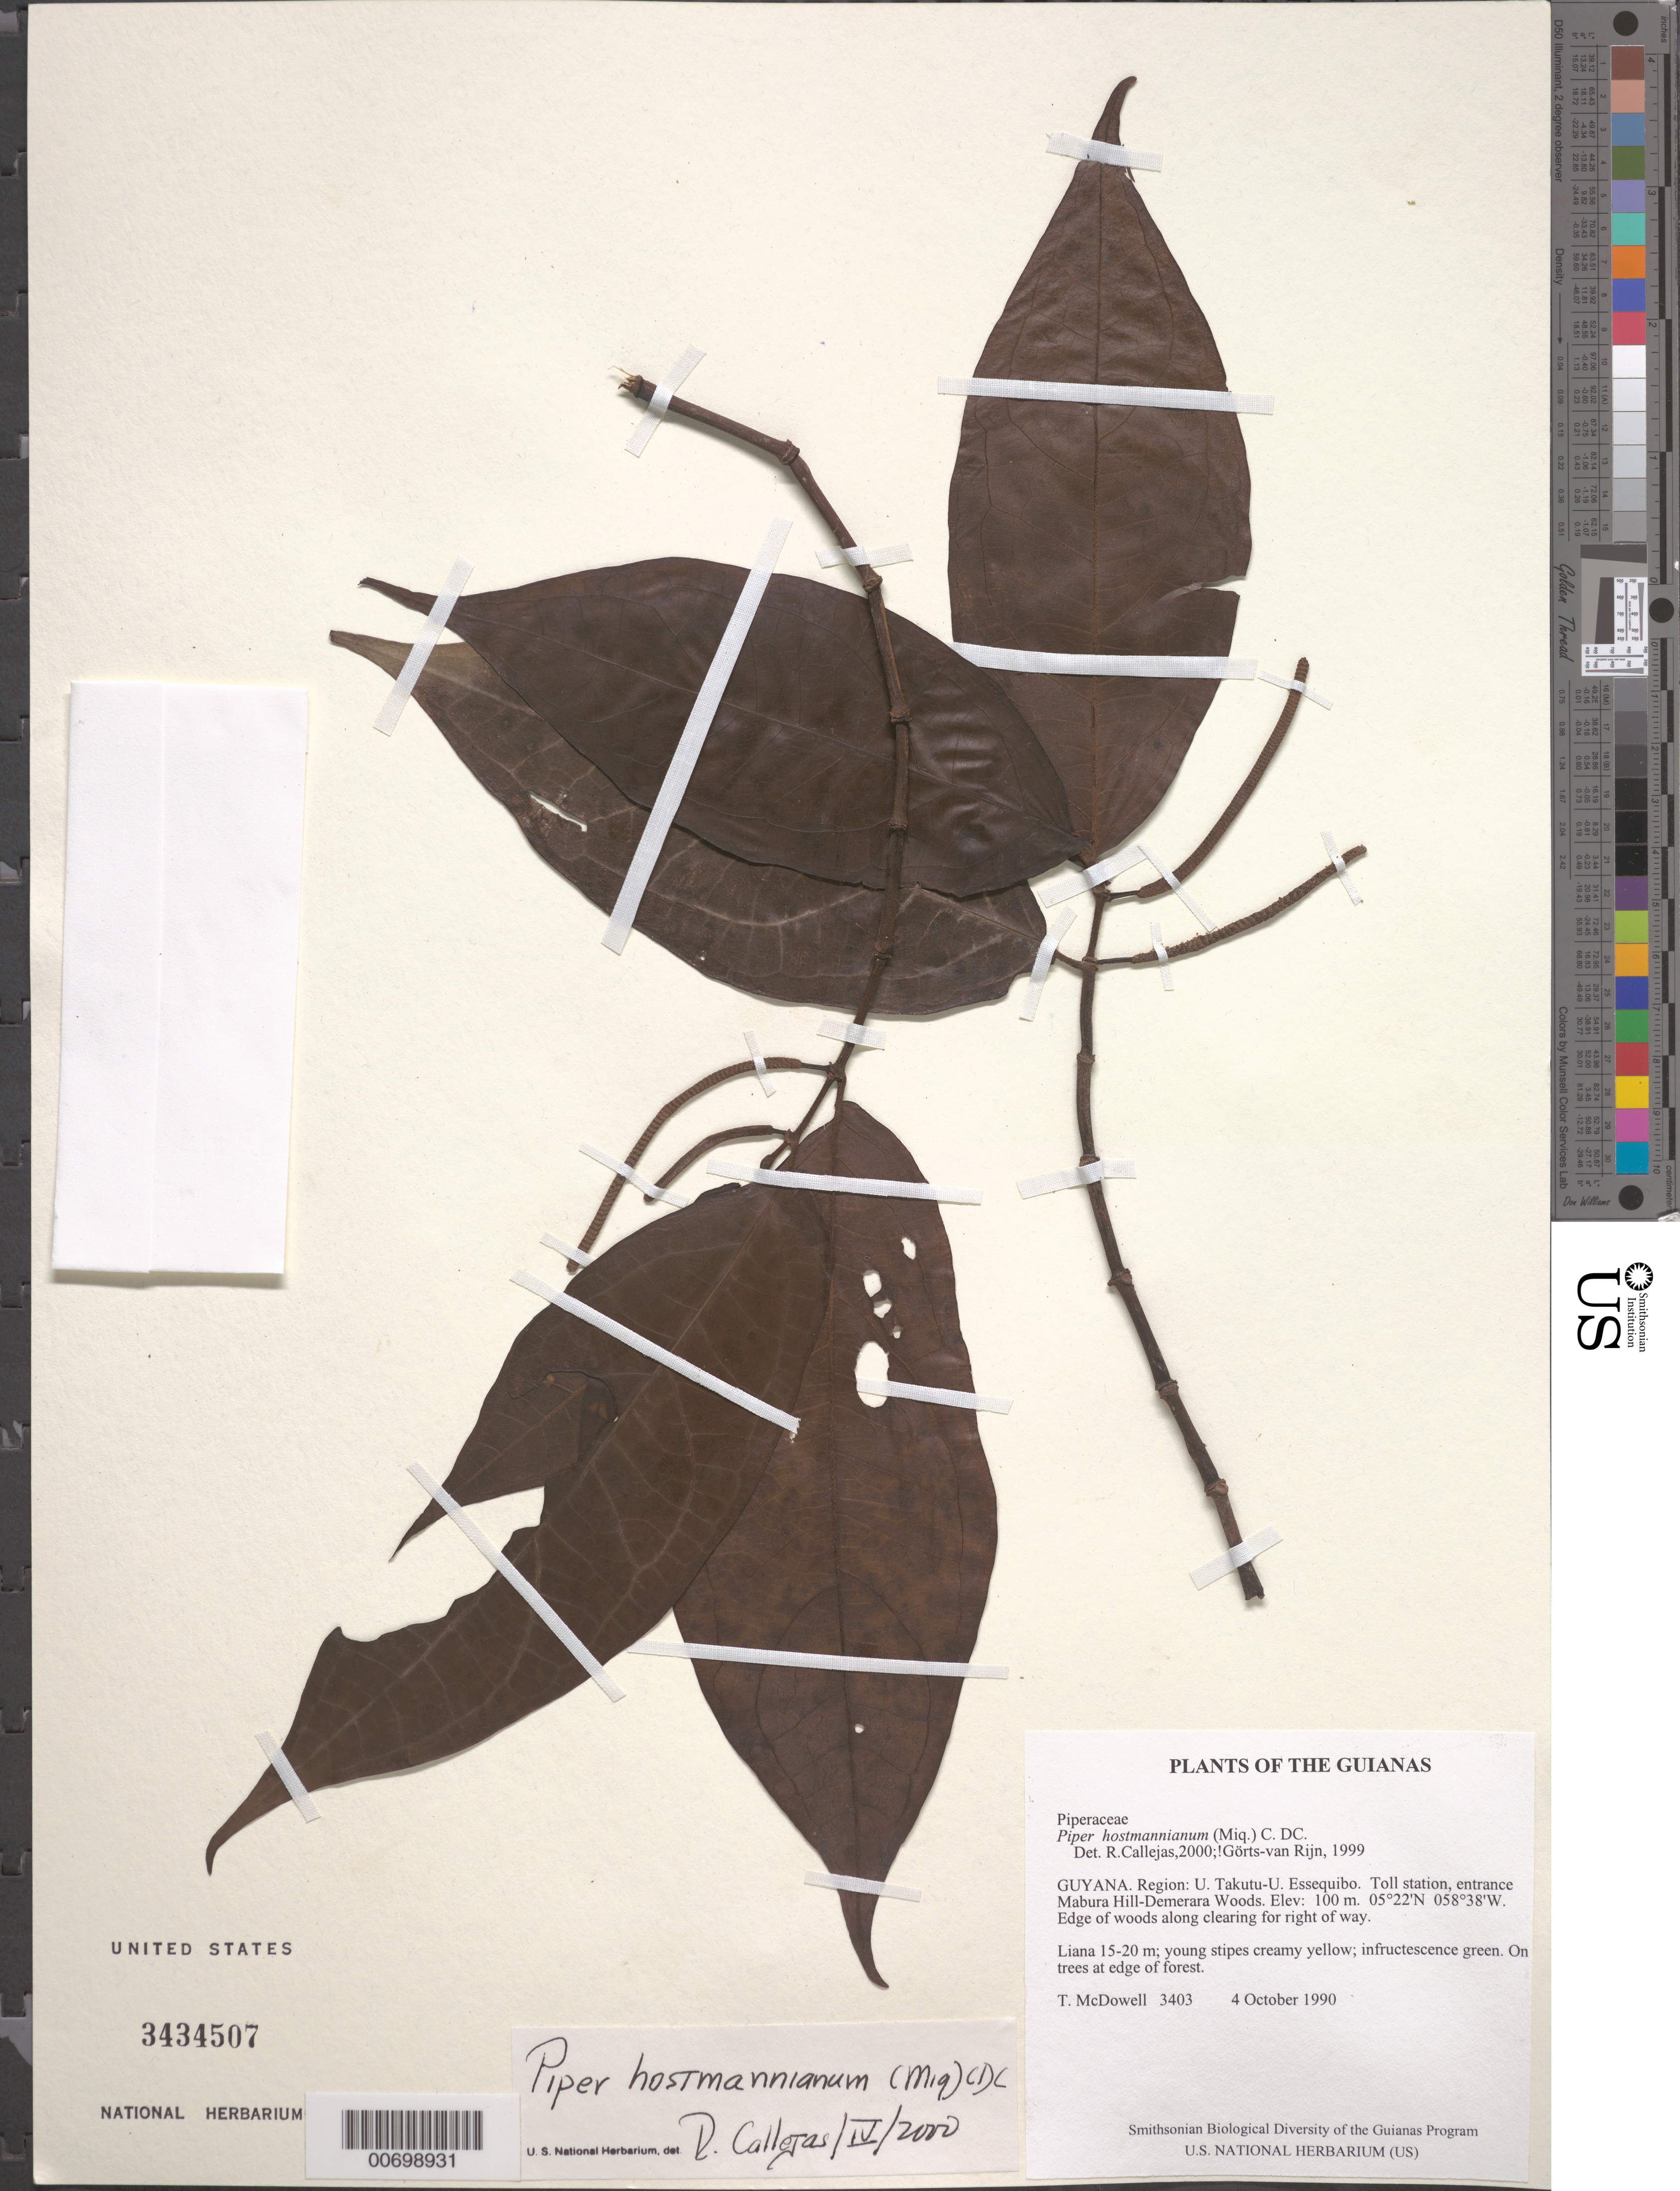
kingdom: Plantae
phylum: Tracheophyta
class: Magnoliopsida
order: Piperales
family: Piperaceae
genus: Piper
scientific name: Piper hostmannianum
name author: (Miq.) C. DC.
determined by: Görts-van Rijn, A. R. A.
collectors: T. McDowell & D. Gopaul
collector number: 3403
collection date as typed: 4 October 1990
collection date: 1990-10-04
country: Guyana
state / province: U. Demerara-Berbice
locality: Toll station, entrance Mabura Hill-Demerara Woods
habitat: Edge of woods along clearing for right of way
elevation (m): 100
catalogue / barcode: US 3434507